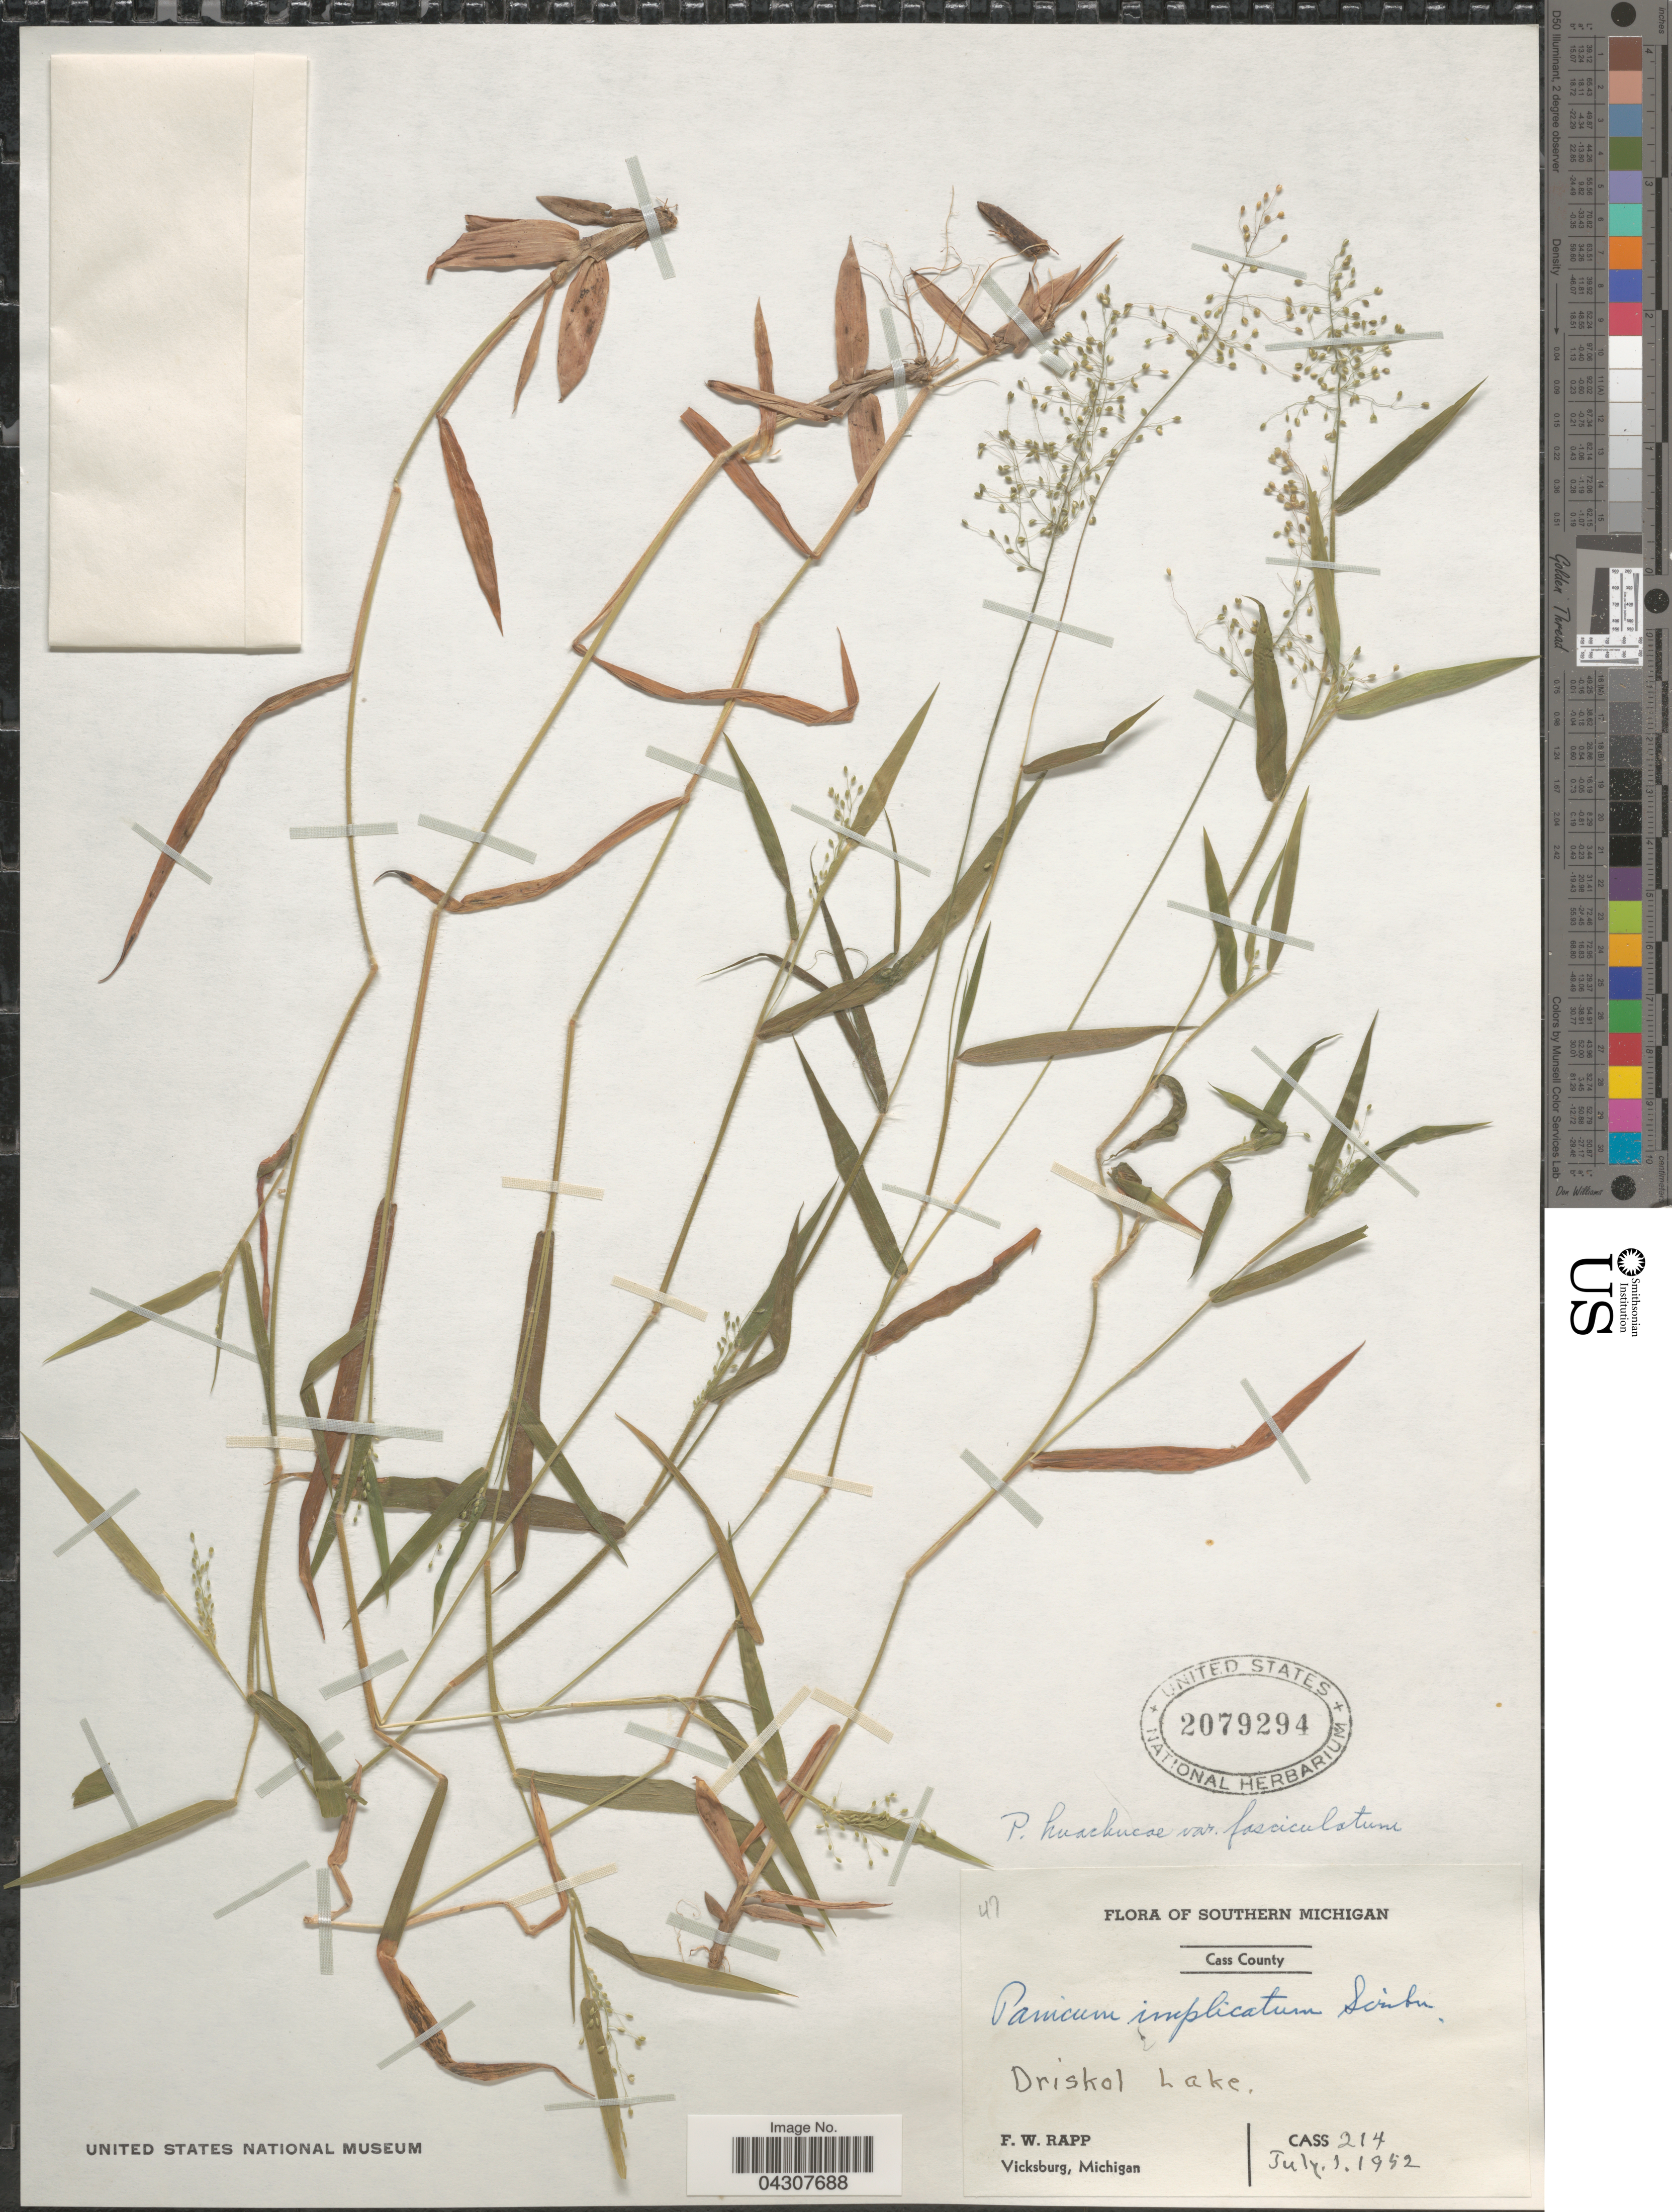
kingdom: Plantae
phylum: Tracheophyta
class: Liliopsida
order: Poales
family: Poaceae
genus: Dichanthelium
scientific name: Dichanthelium acuminatum var. acuminatum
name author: (Sw.) Gould & C.A. Clark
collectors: F. Rapp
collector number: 214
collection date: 1952-07-01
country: United States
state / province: Michigan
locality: Southern Michigan. Cass County. Driskol Lake. Cass.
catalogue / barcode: US 2079294